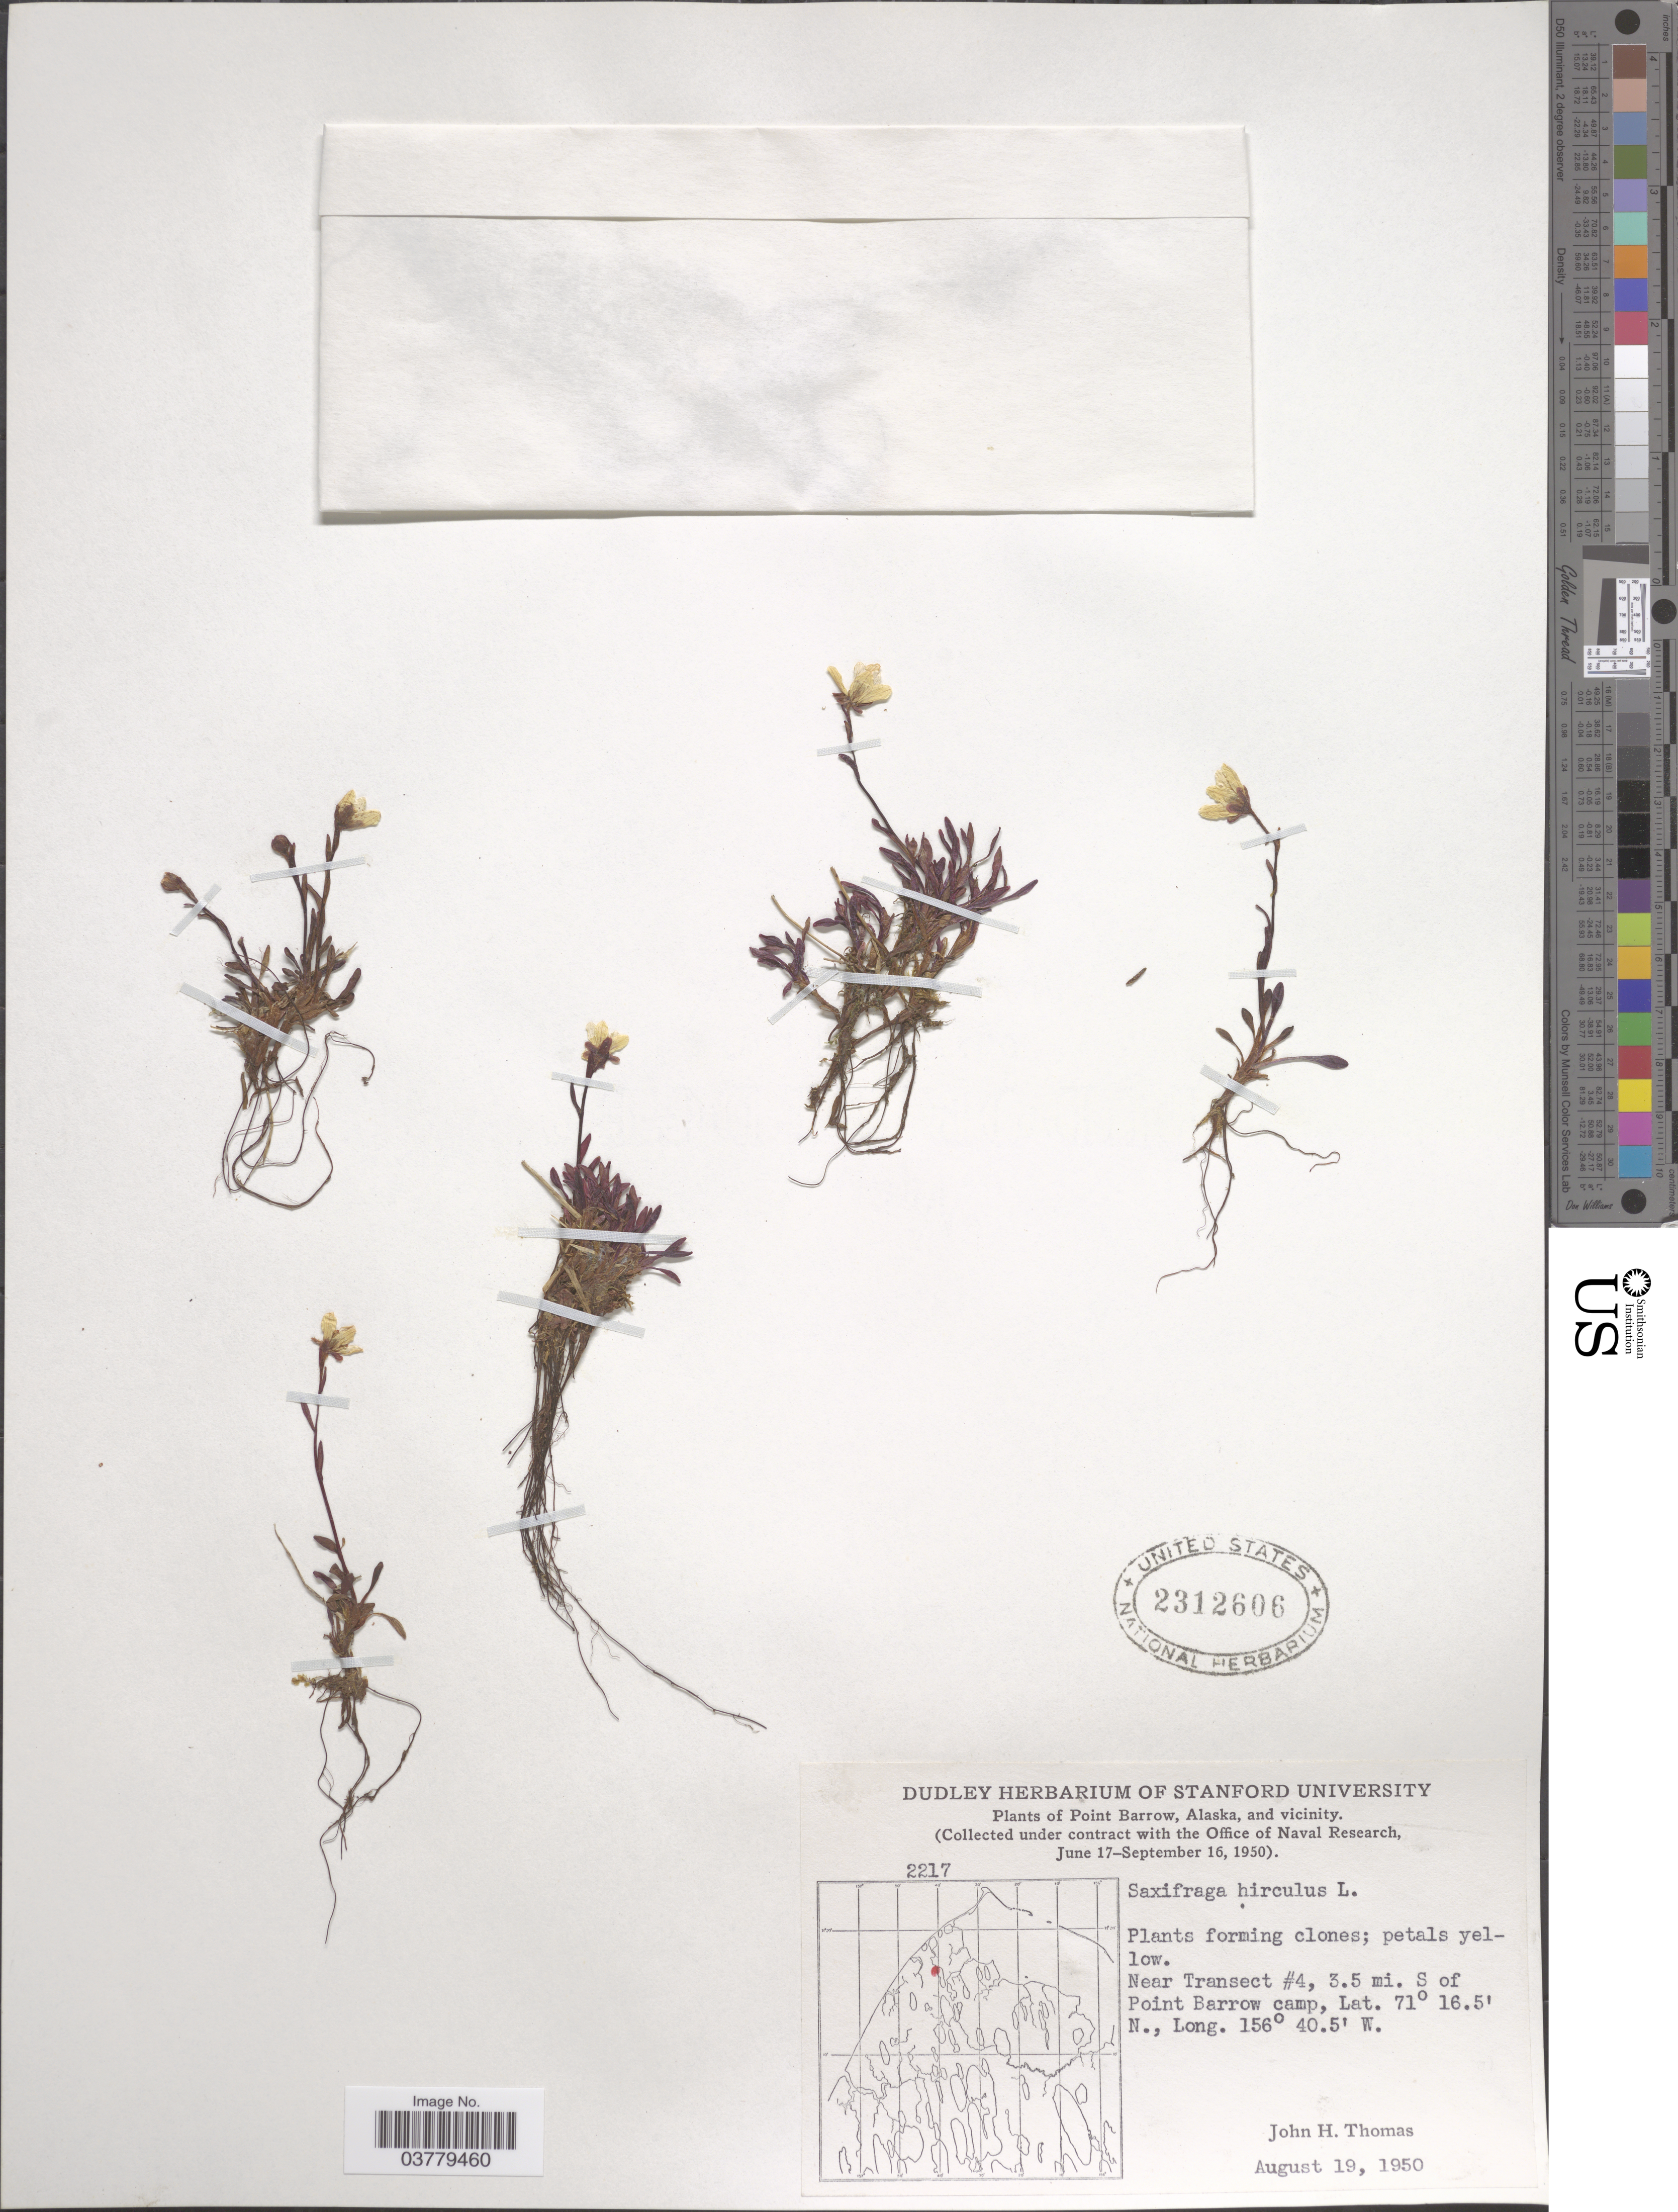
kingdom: Plantae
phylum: Tracheophyta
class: Magnoliopsida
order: Saxifragales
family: Saxifragaceae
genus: Saxifraga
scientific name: Saxifraga hirculus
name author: L.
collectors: J. H. Thomas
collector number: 2217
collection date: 1950-08-19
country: United States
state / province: Alaska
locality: Point Barrow, Alaska, and vicinity. Near Transect #4, 3.5 mi. S of Point Barrow camp.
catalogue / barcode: US 2312606